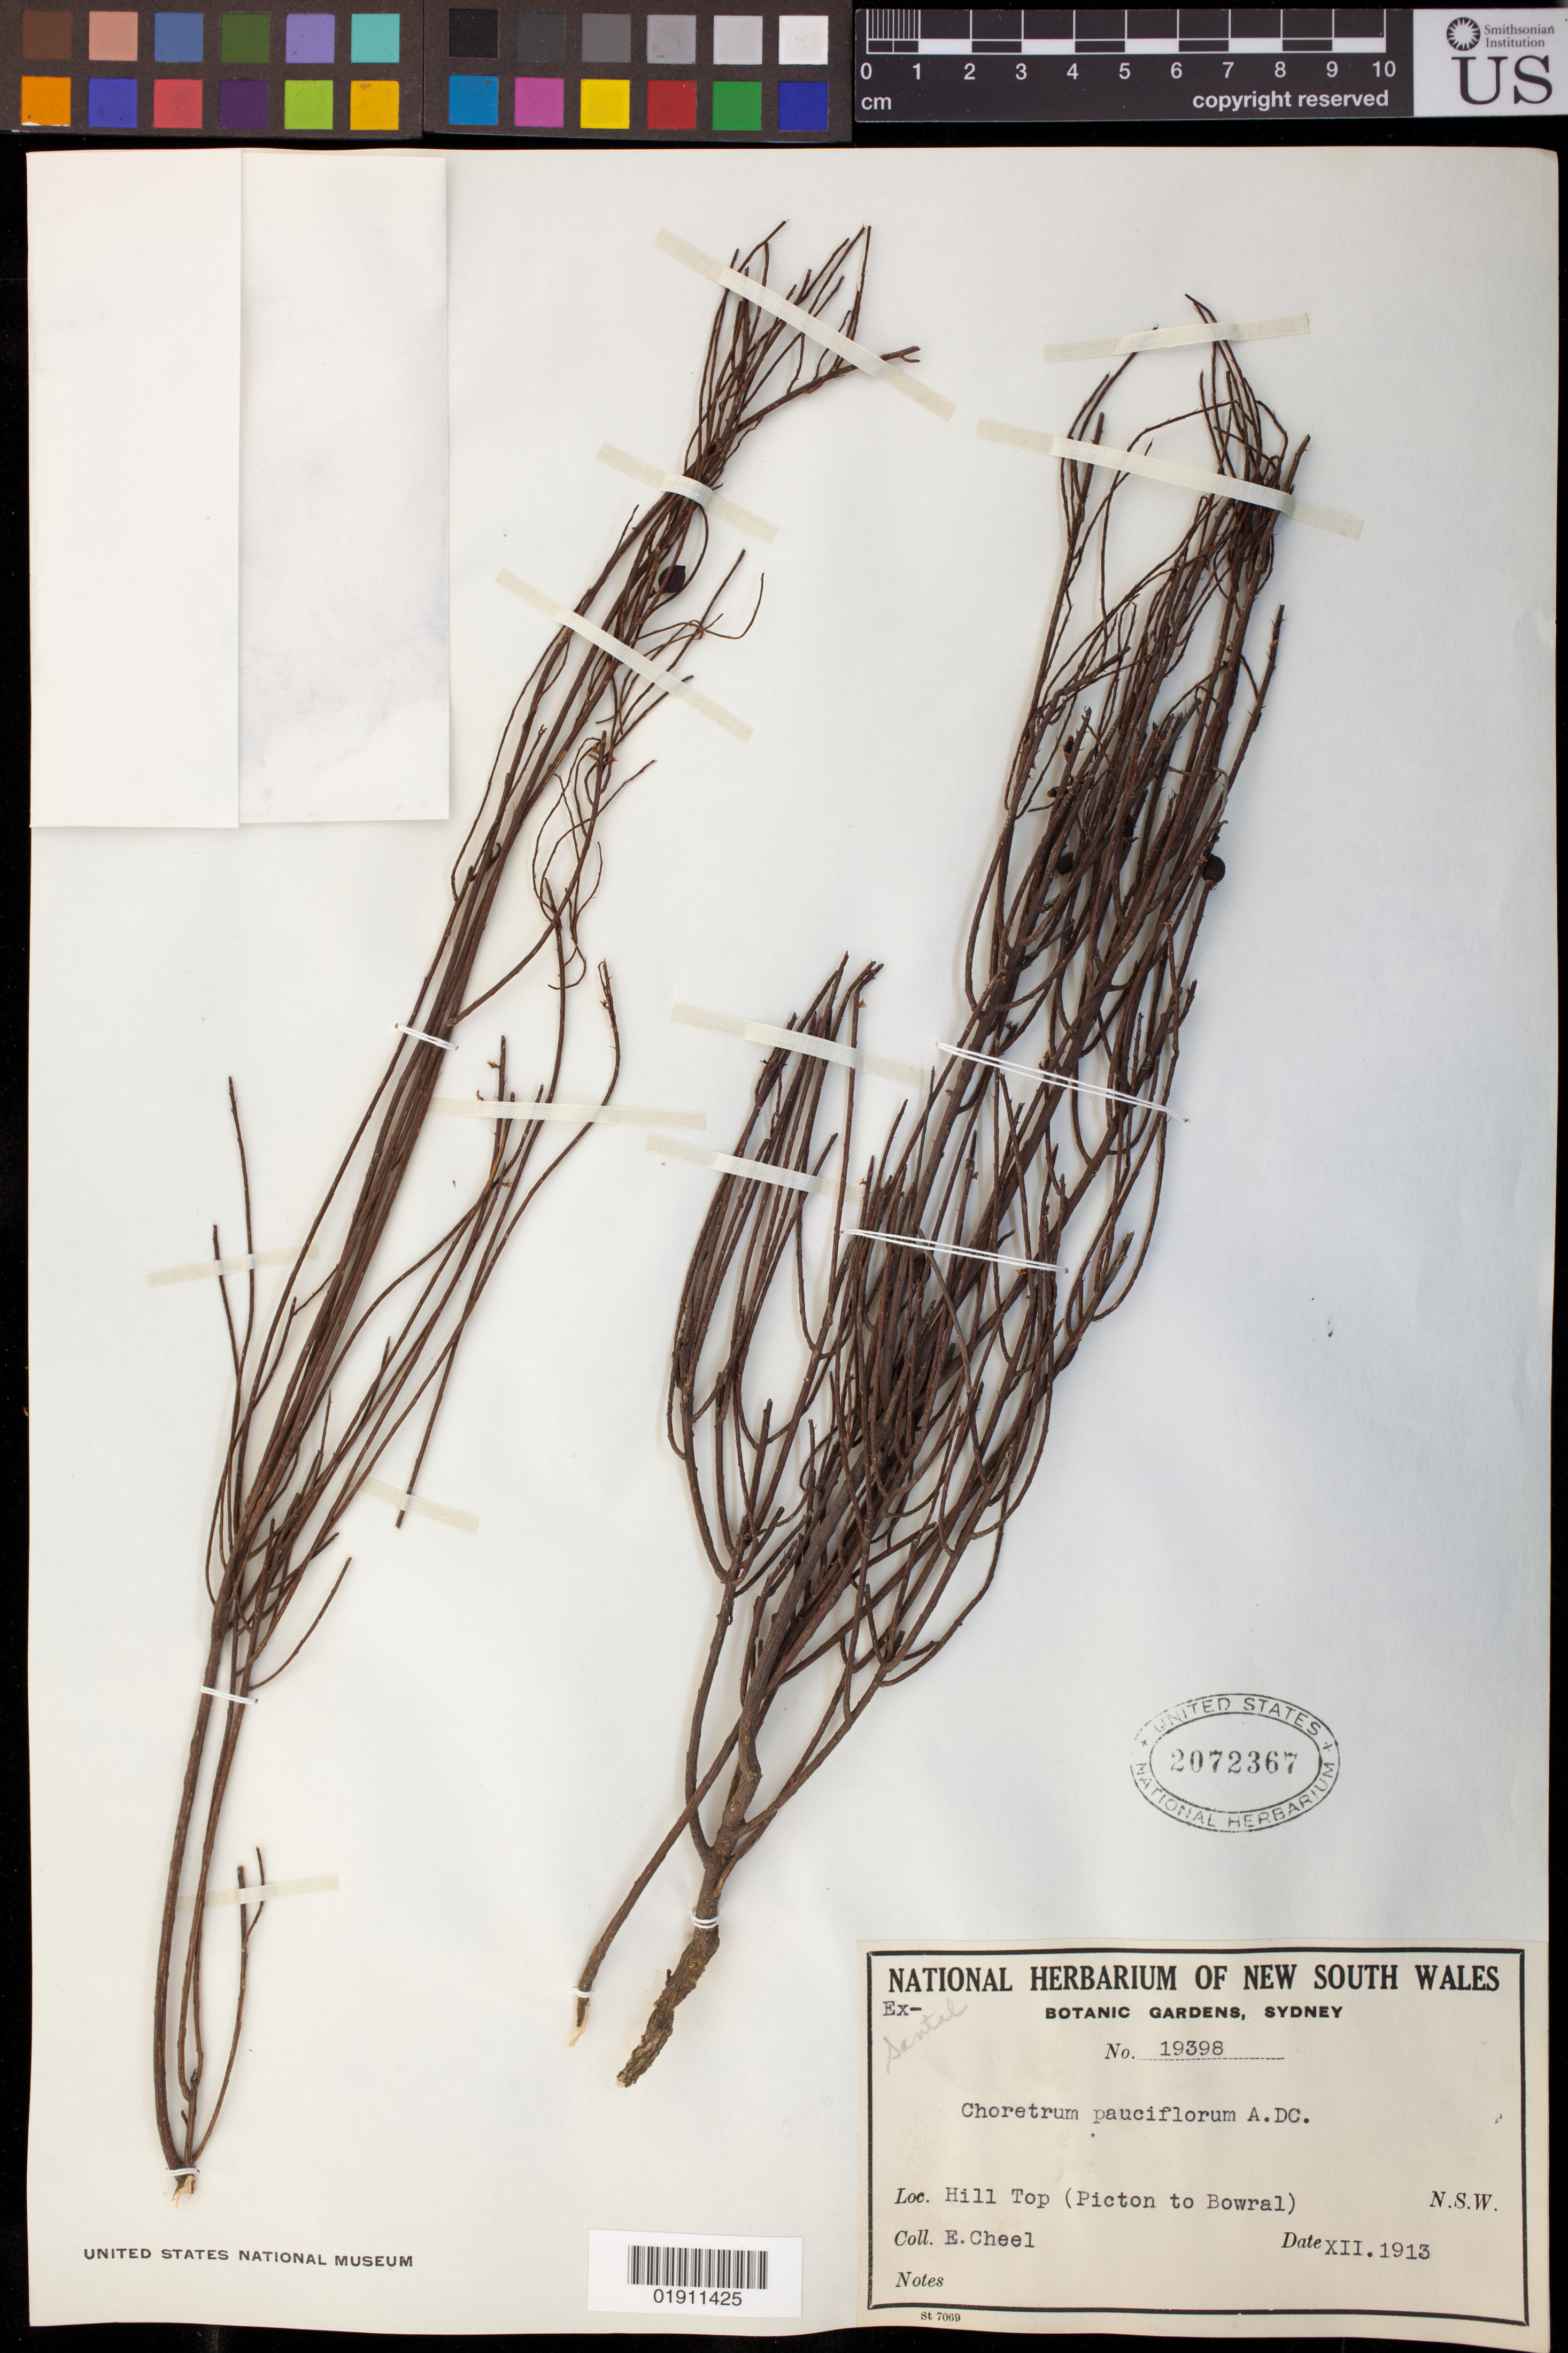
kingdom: Plantae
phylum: Tracheophyta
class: Magnoliopsida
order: Santalales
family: Amphorogynaceae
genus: Choretrum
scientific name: Choretrum pauciflorum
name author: A. DC.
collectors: E. Cheel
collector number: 19398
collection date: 1913-12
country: Australia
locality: Hill Top (Picton to Bowral)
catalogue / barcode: US 2072367